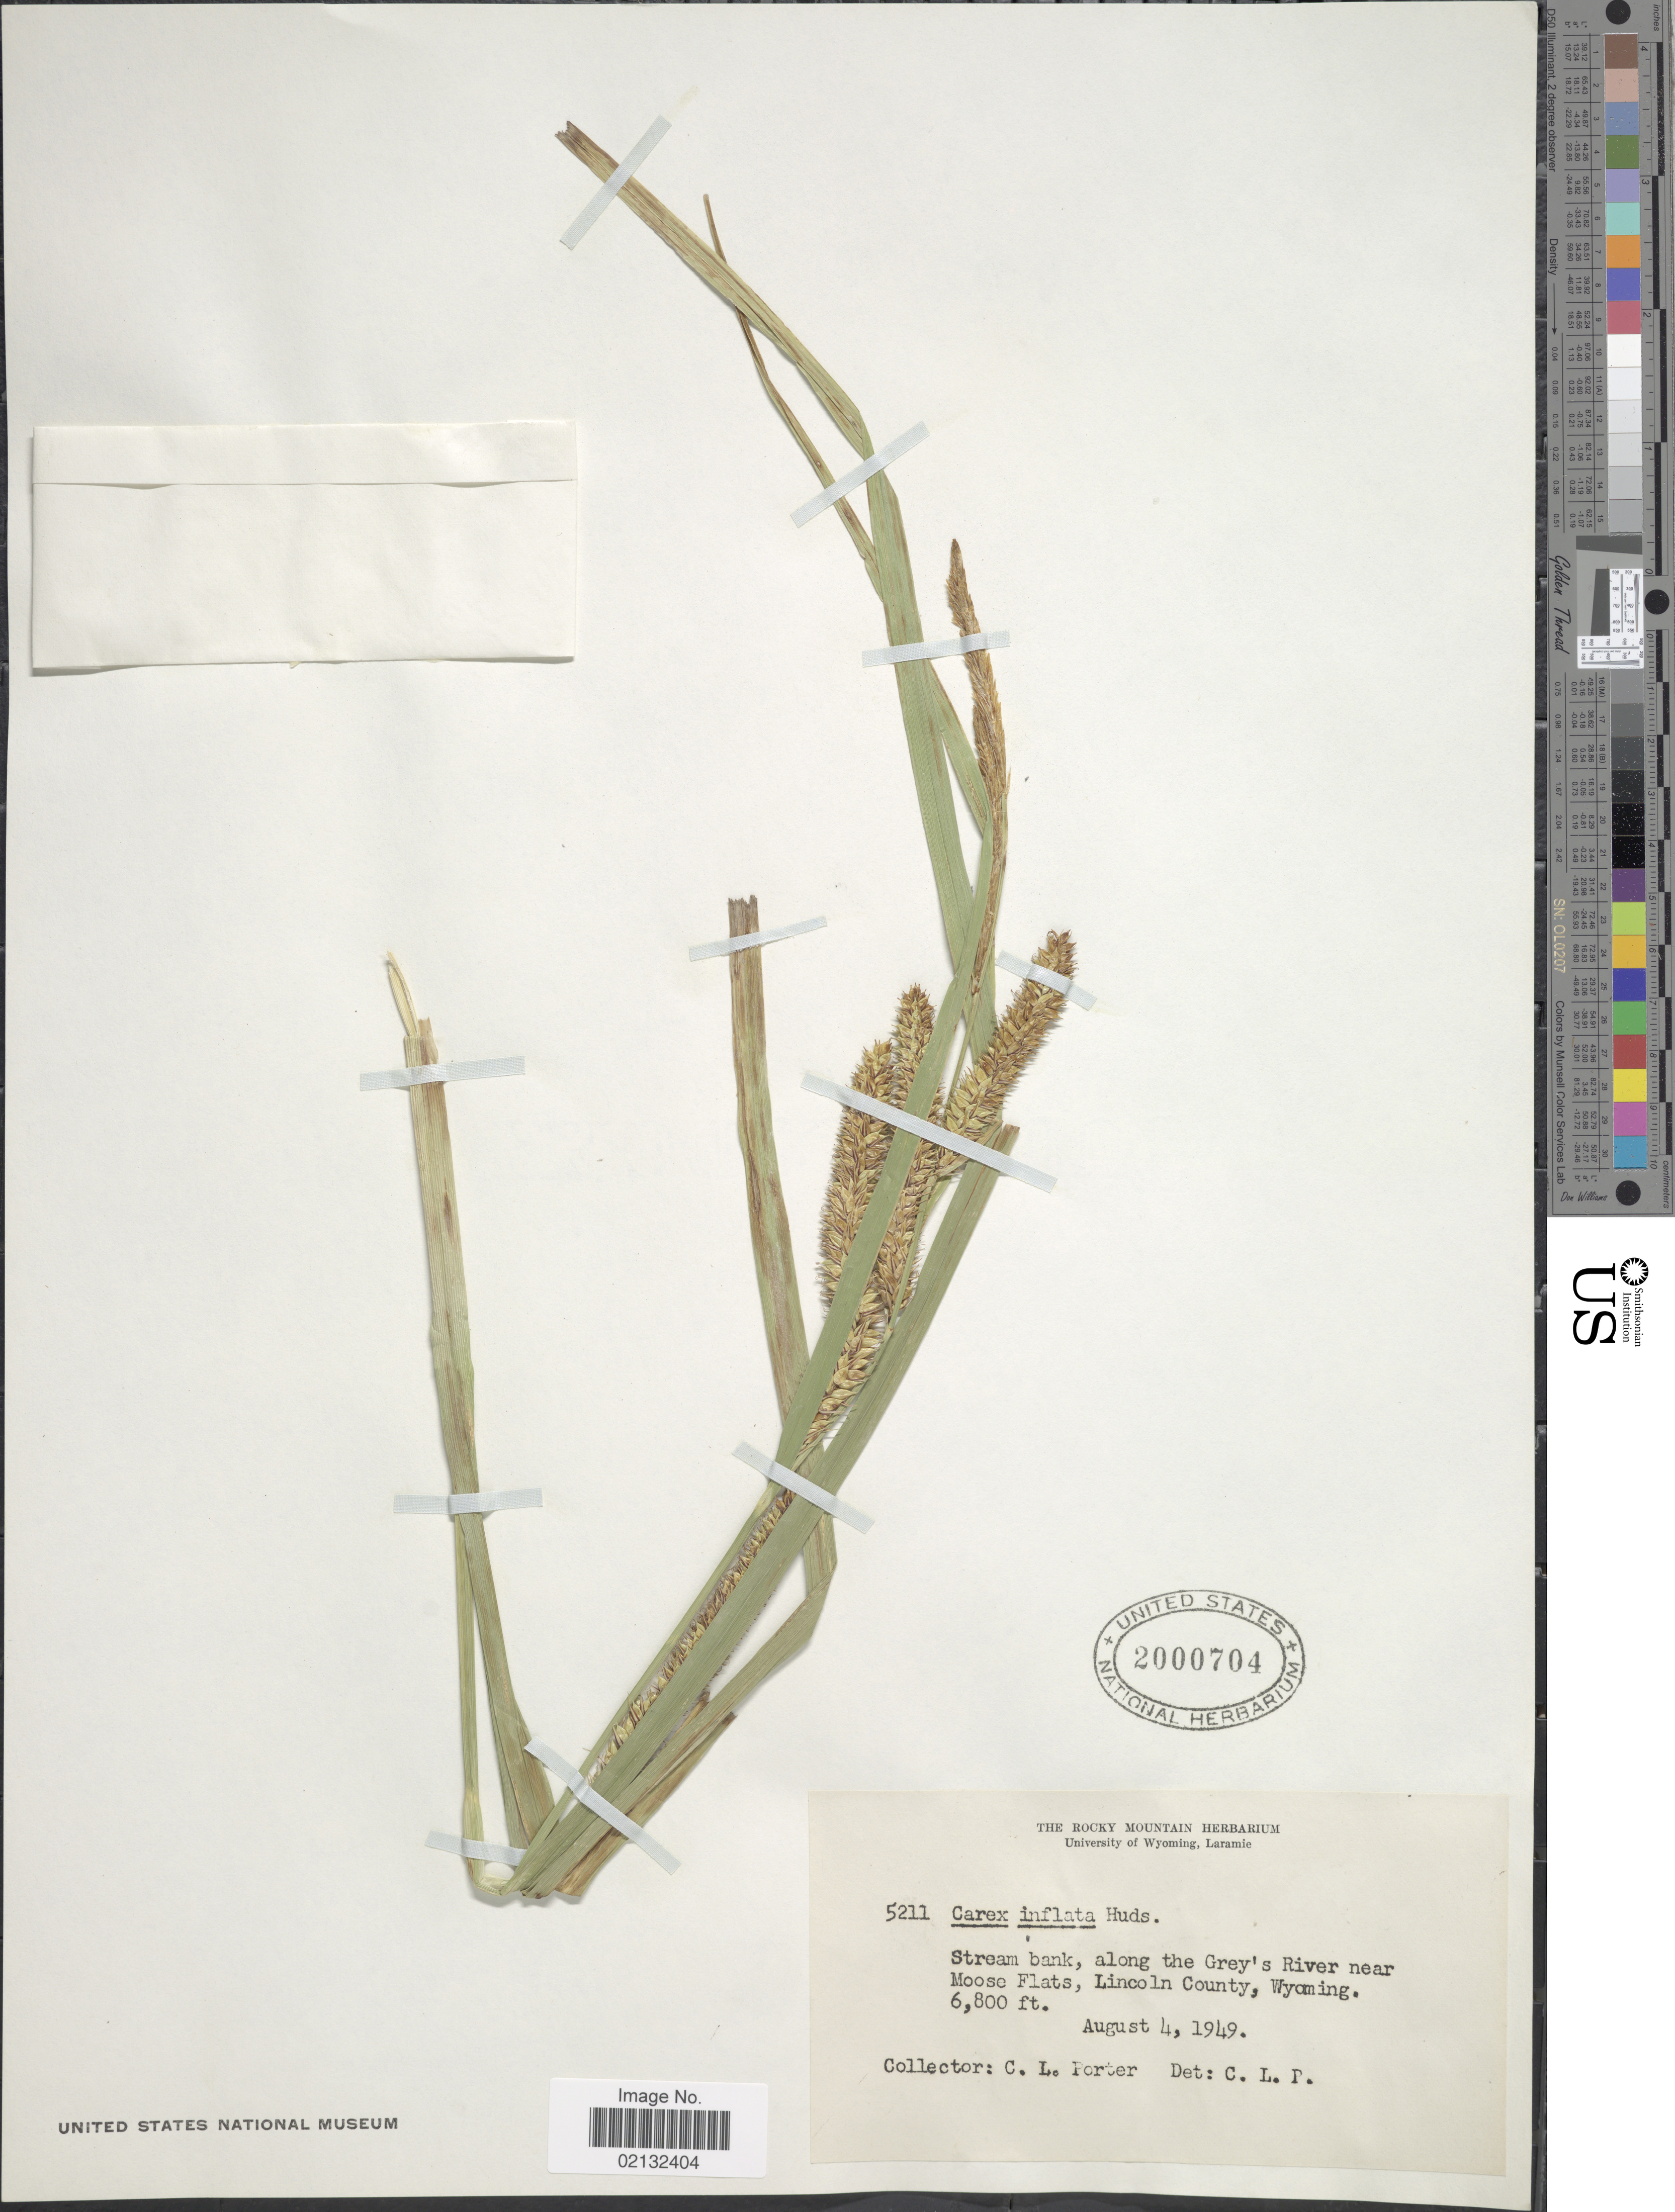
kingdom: Plantae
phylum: Tracheophyta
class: Liliopsida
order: Poales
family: Cyperaceae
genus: Carex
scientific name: Carex rostrata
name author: Stokes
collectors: C. L. Porter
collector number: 5211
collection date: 1949-08-04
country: United States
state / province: Wyoming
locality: Stream banks, along the Grey's River near Moose Flats, Lincoln County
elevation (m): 2073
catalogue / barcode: US 2000704